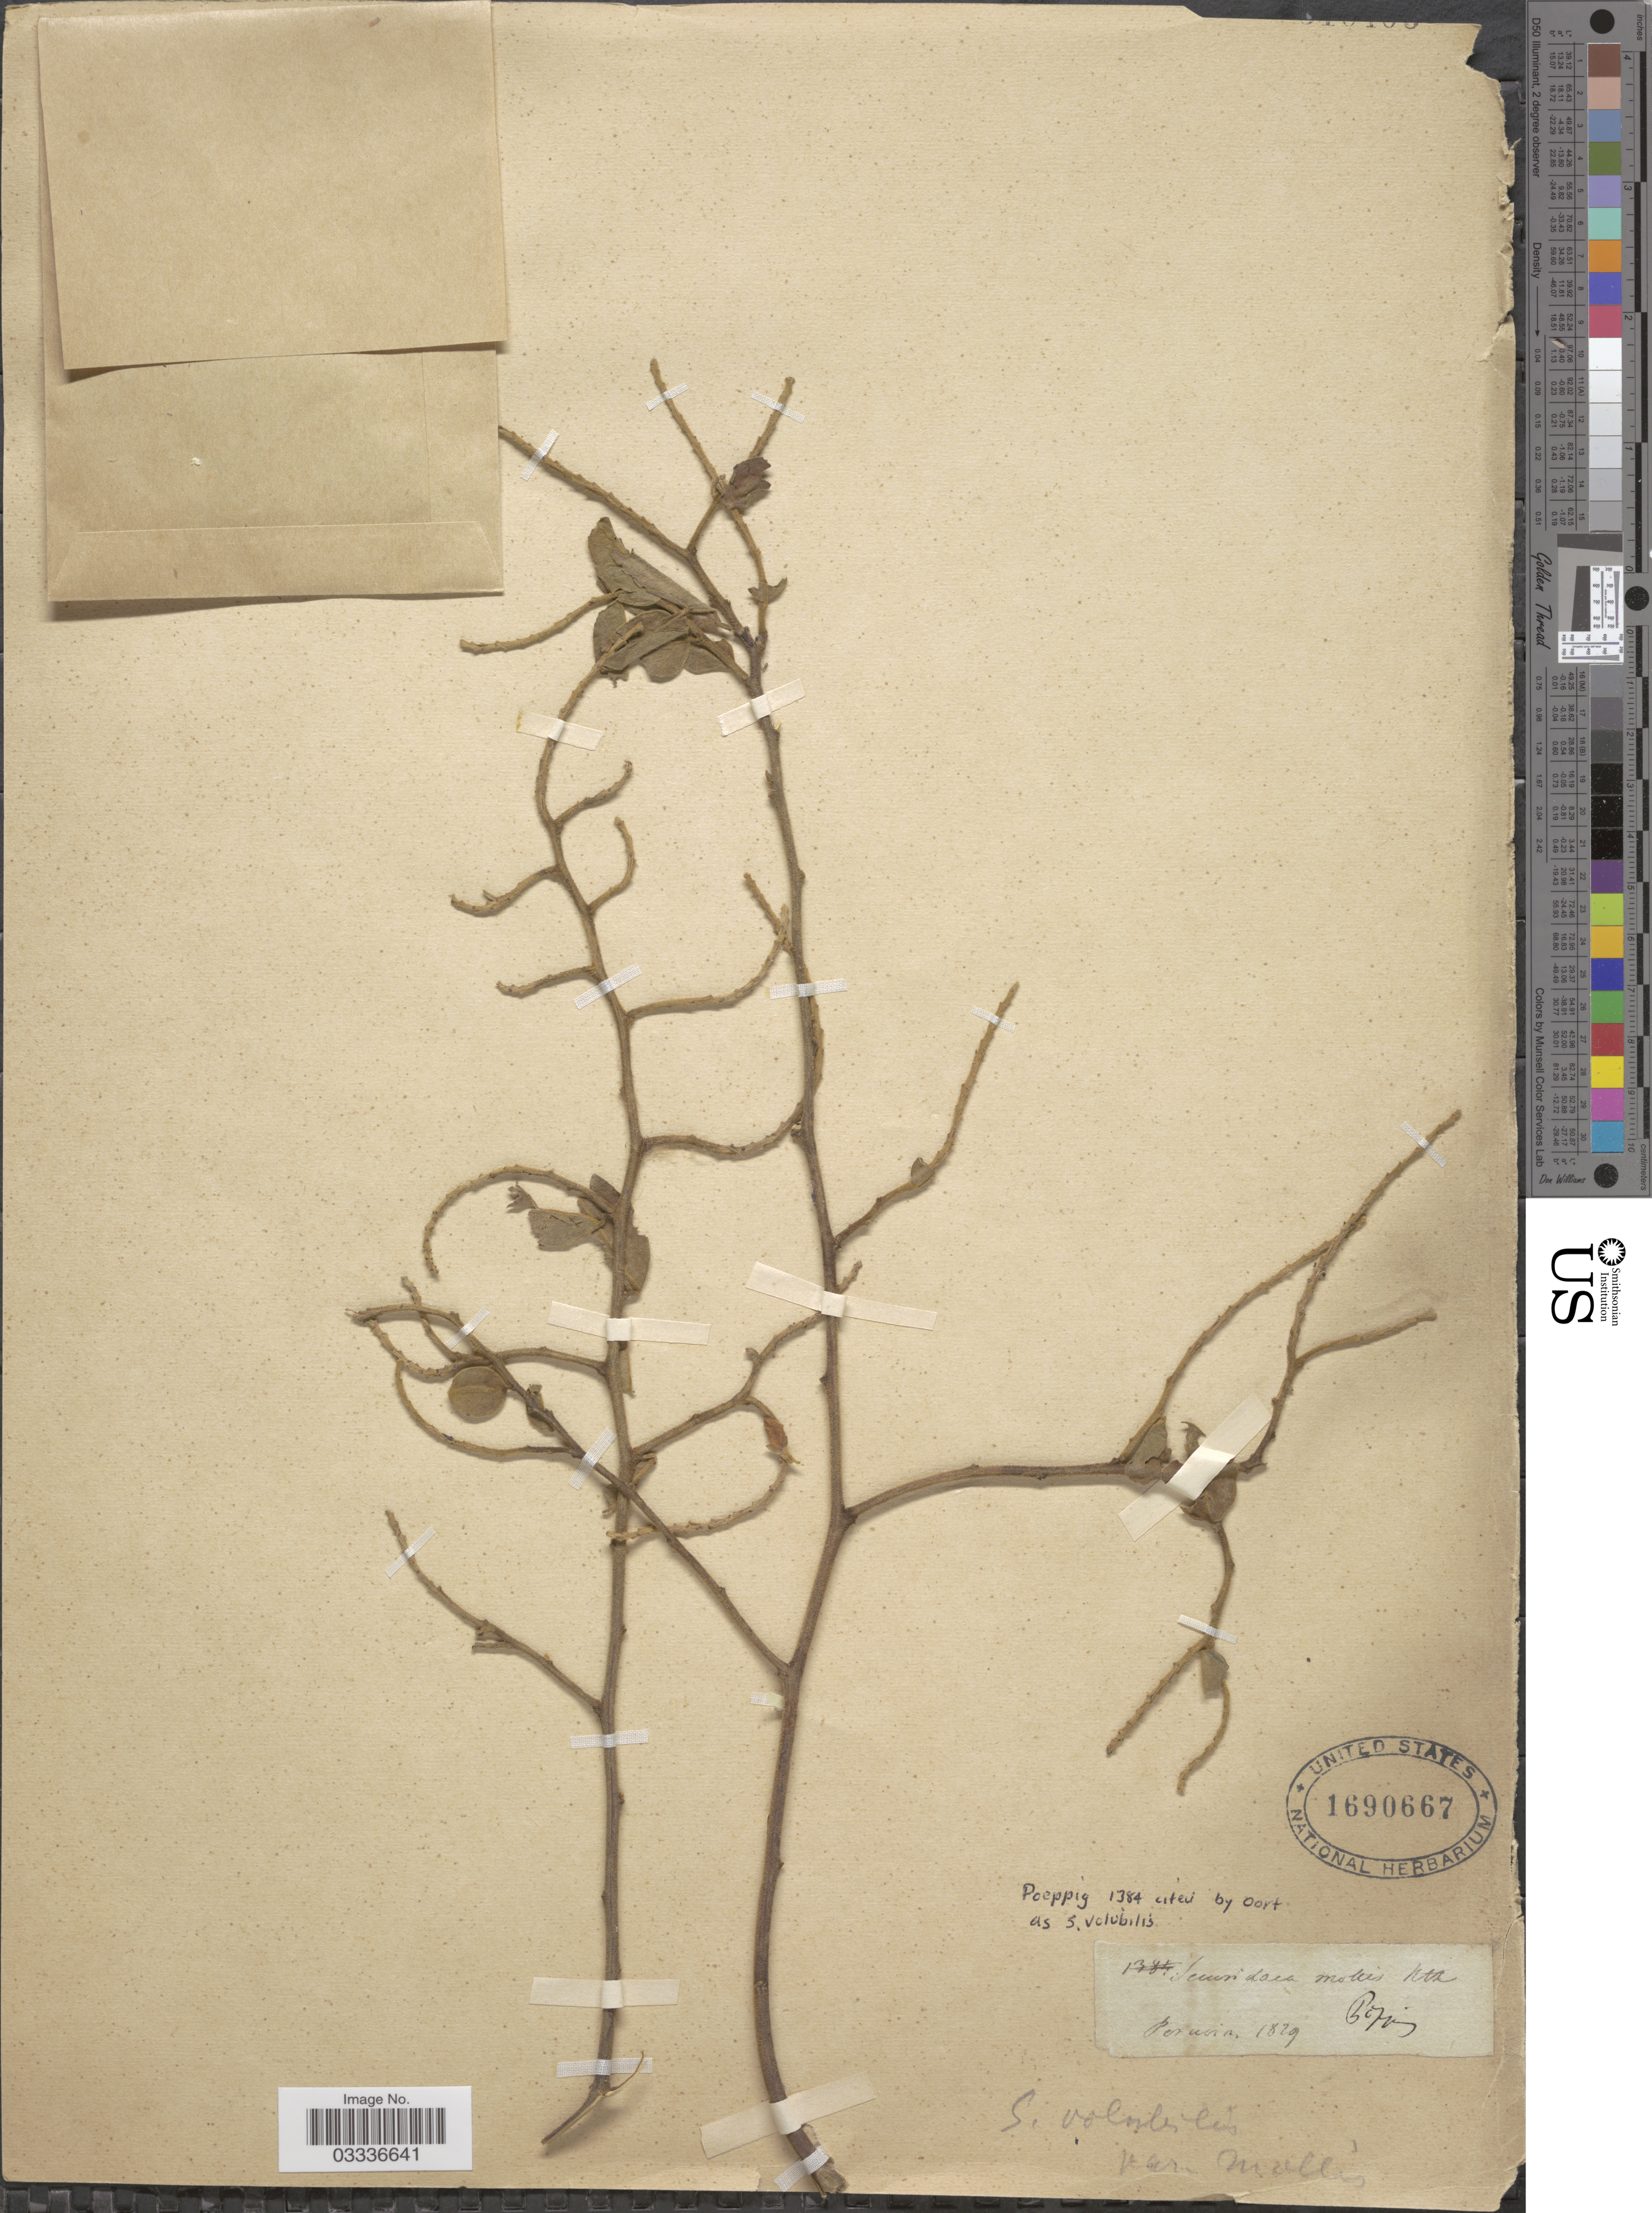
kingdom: Plantae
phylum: Tracheophyta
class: Magnoliopsida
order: Fabales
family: Polygalaceae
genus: Securidaca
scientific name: Securidaca volubilis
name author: L.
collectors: E. F. Poeppig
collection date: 1829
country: Peru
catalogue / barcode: US 1690667